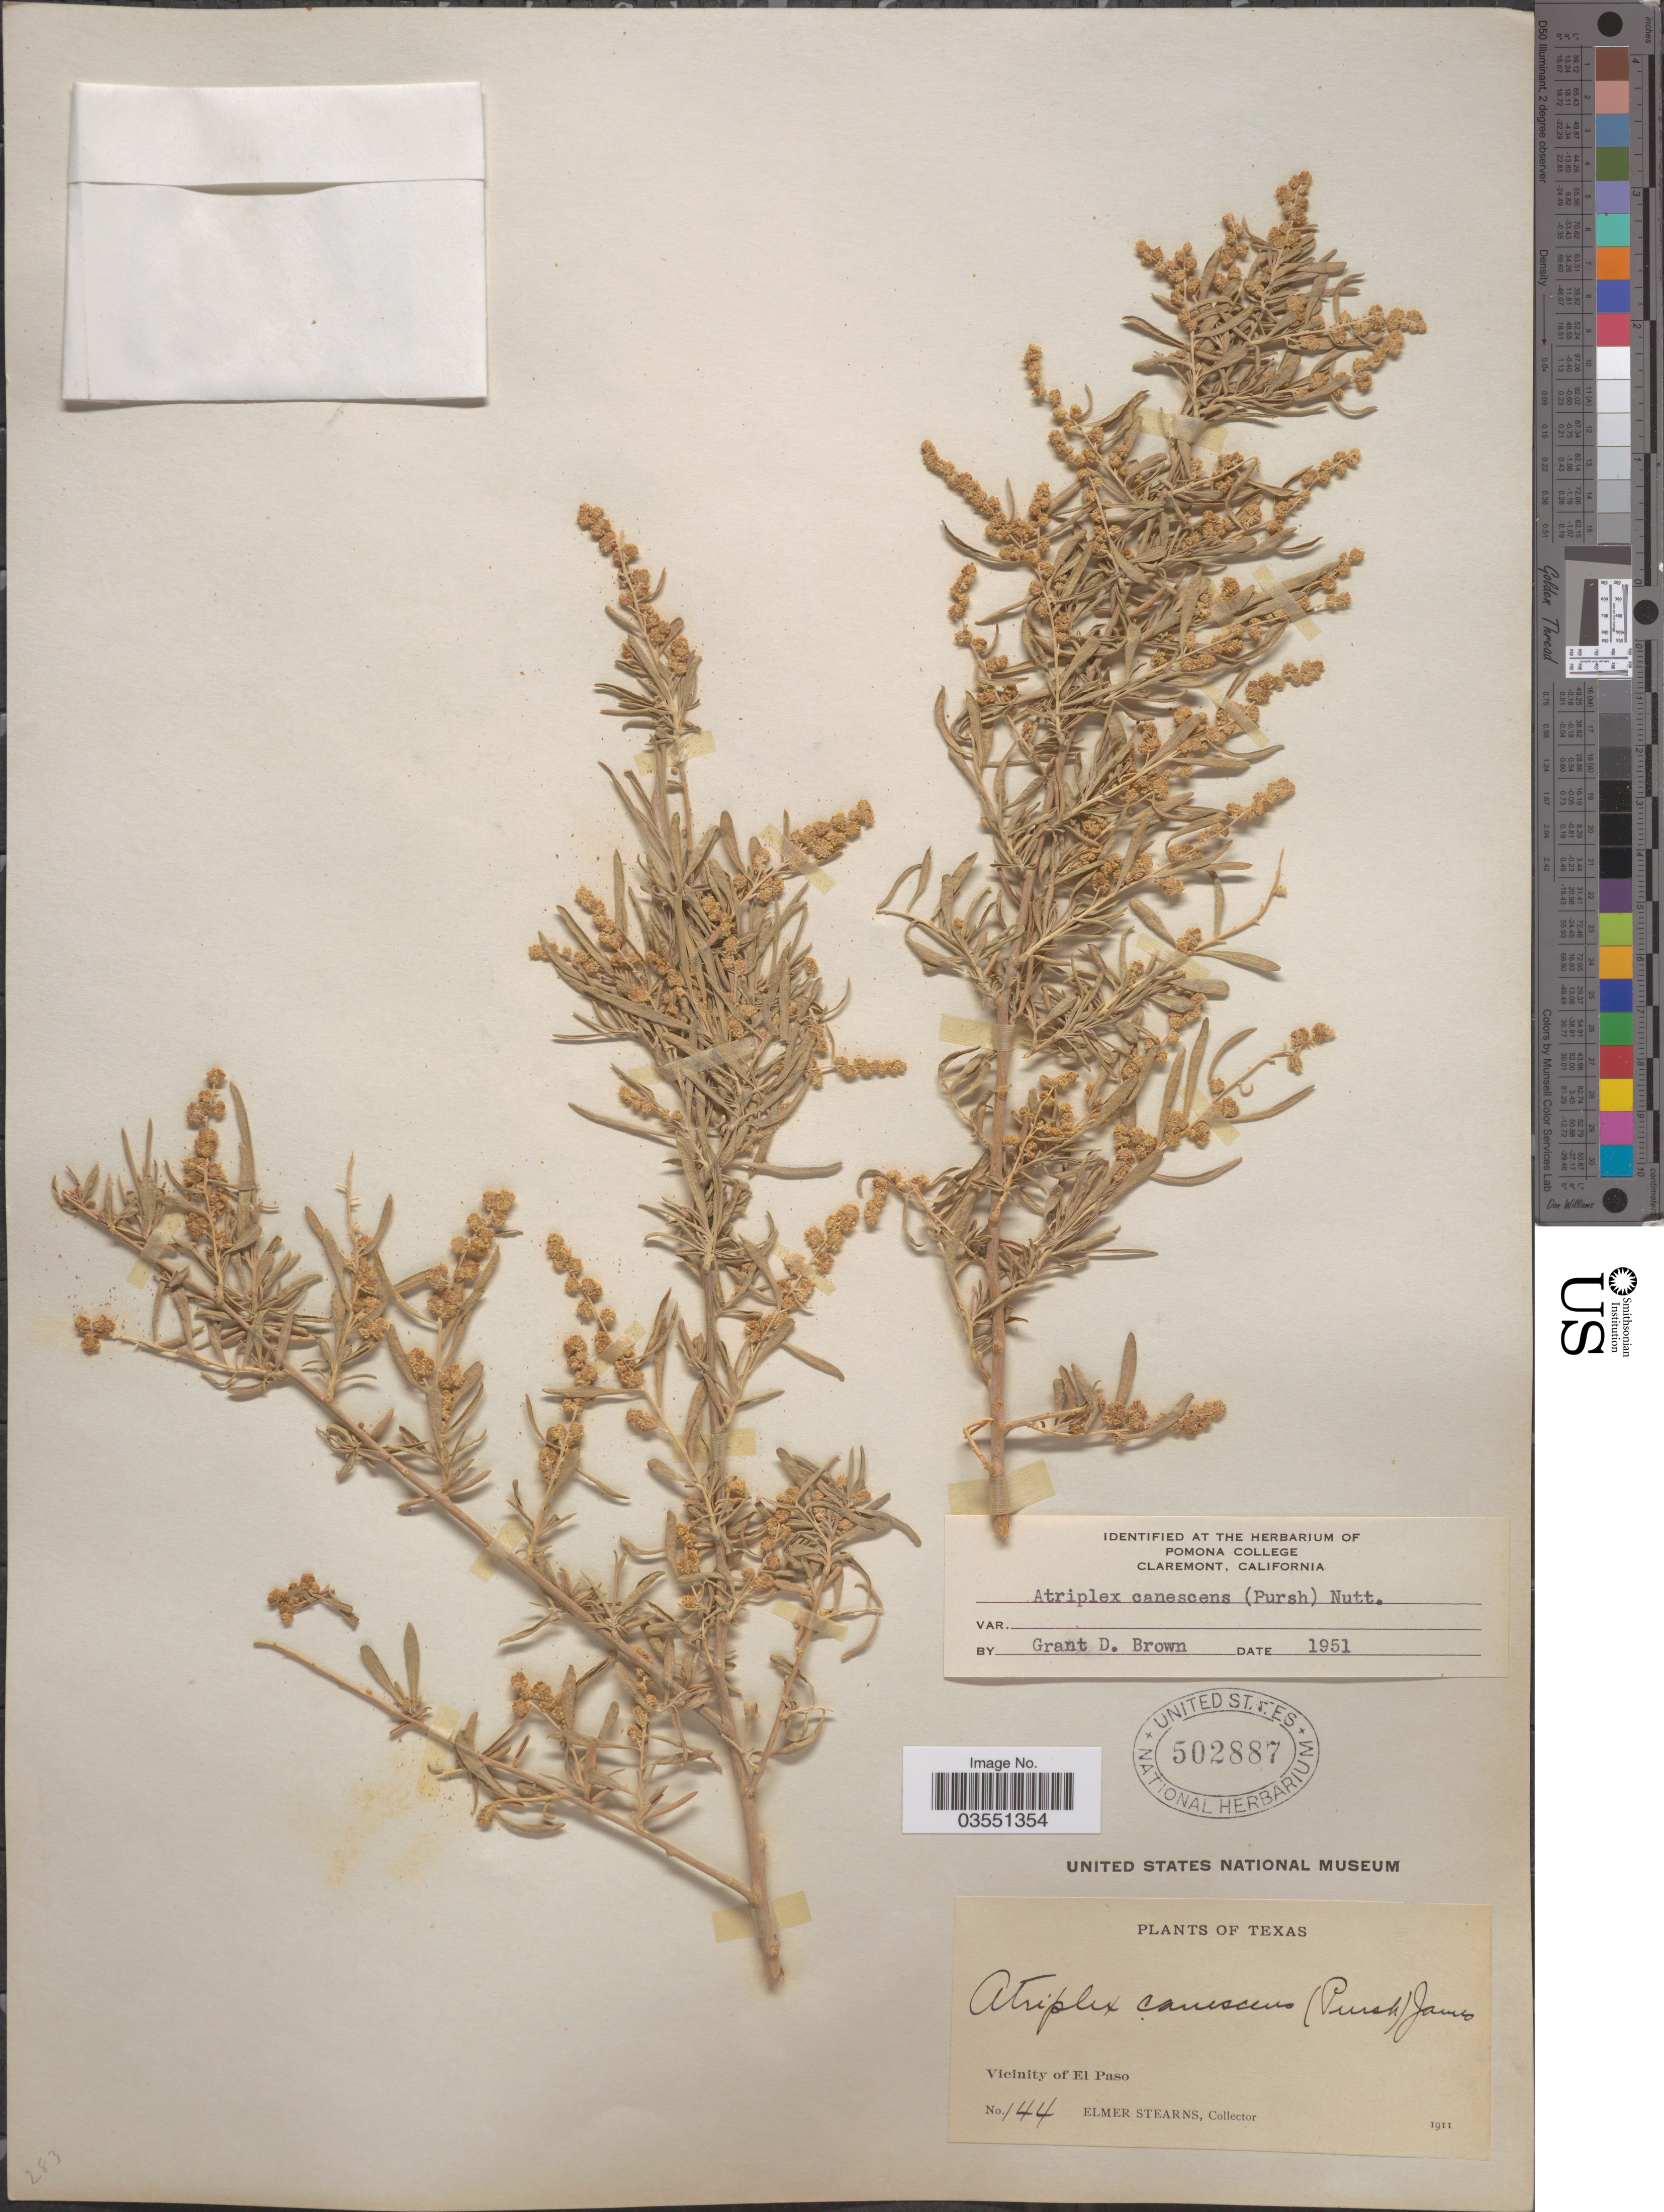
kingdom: Plantae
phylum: Tracheophyta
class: Magnoliopsida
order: Caryophyllales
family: Amaranthaceae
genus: Atriplex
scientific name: Atriplex canescens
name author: (Pursh) Nutt.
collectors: E. Stearns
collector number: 144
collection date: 1911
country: United States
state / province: Texas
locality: Vicinity of El Paso.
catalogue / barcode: US 502887